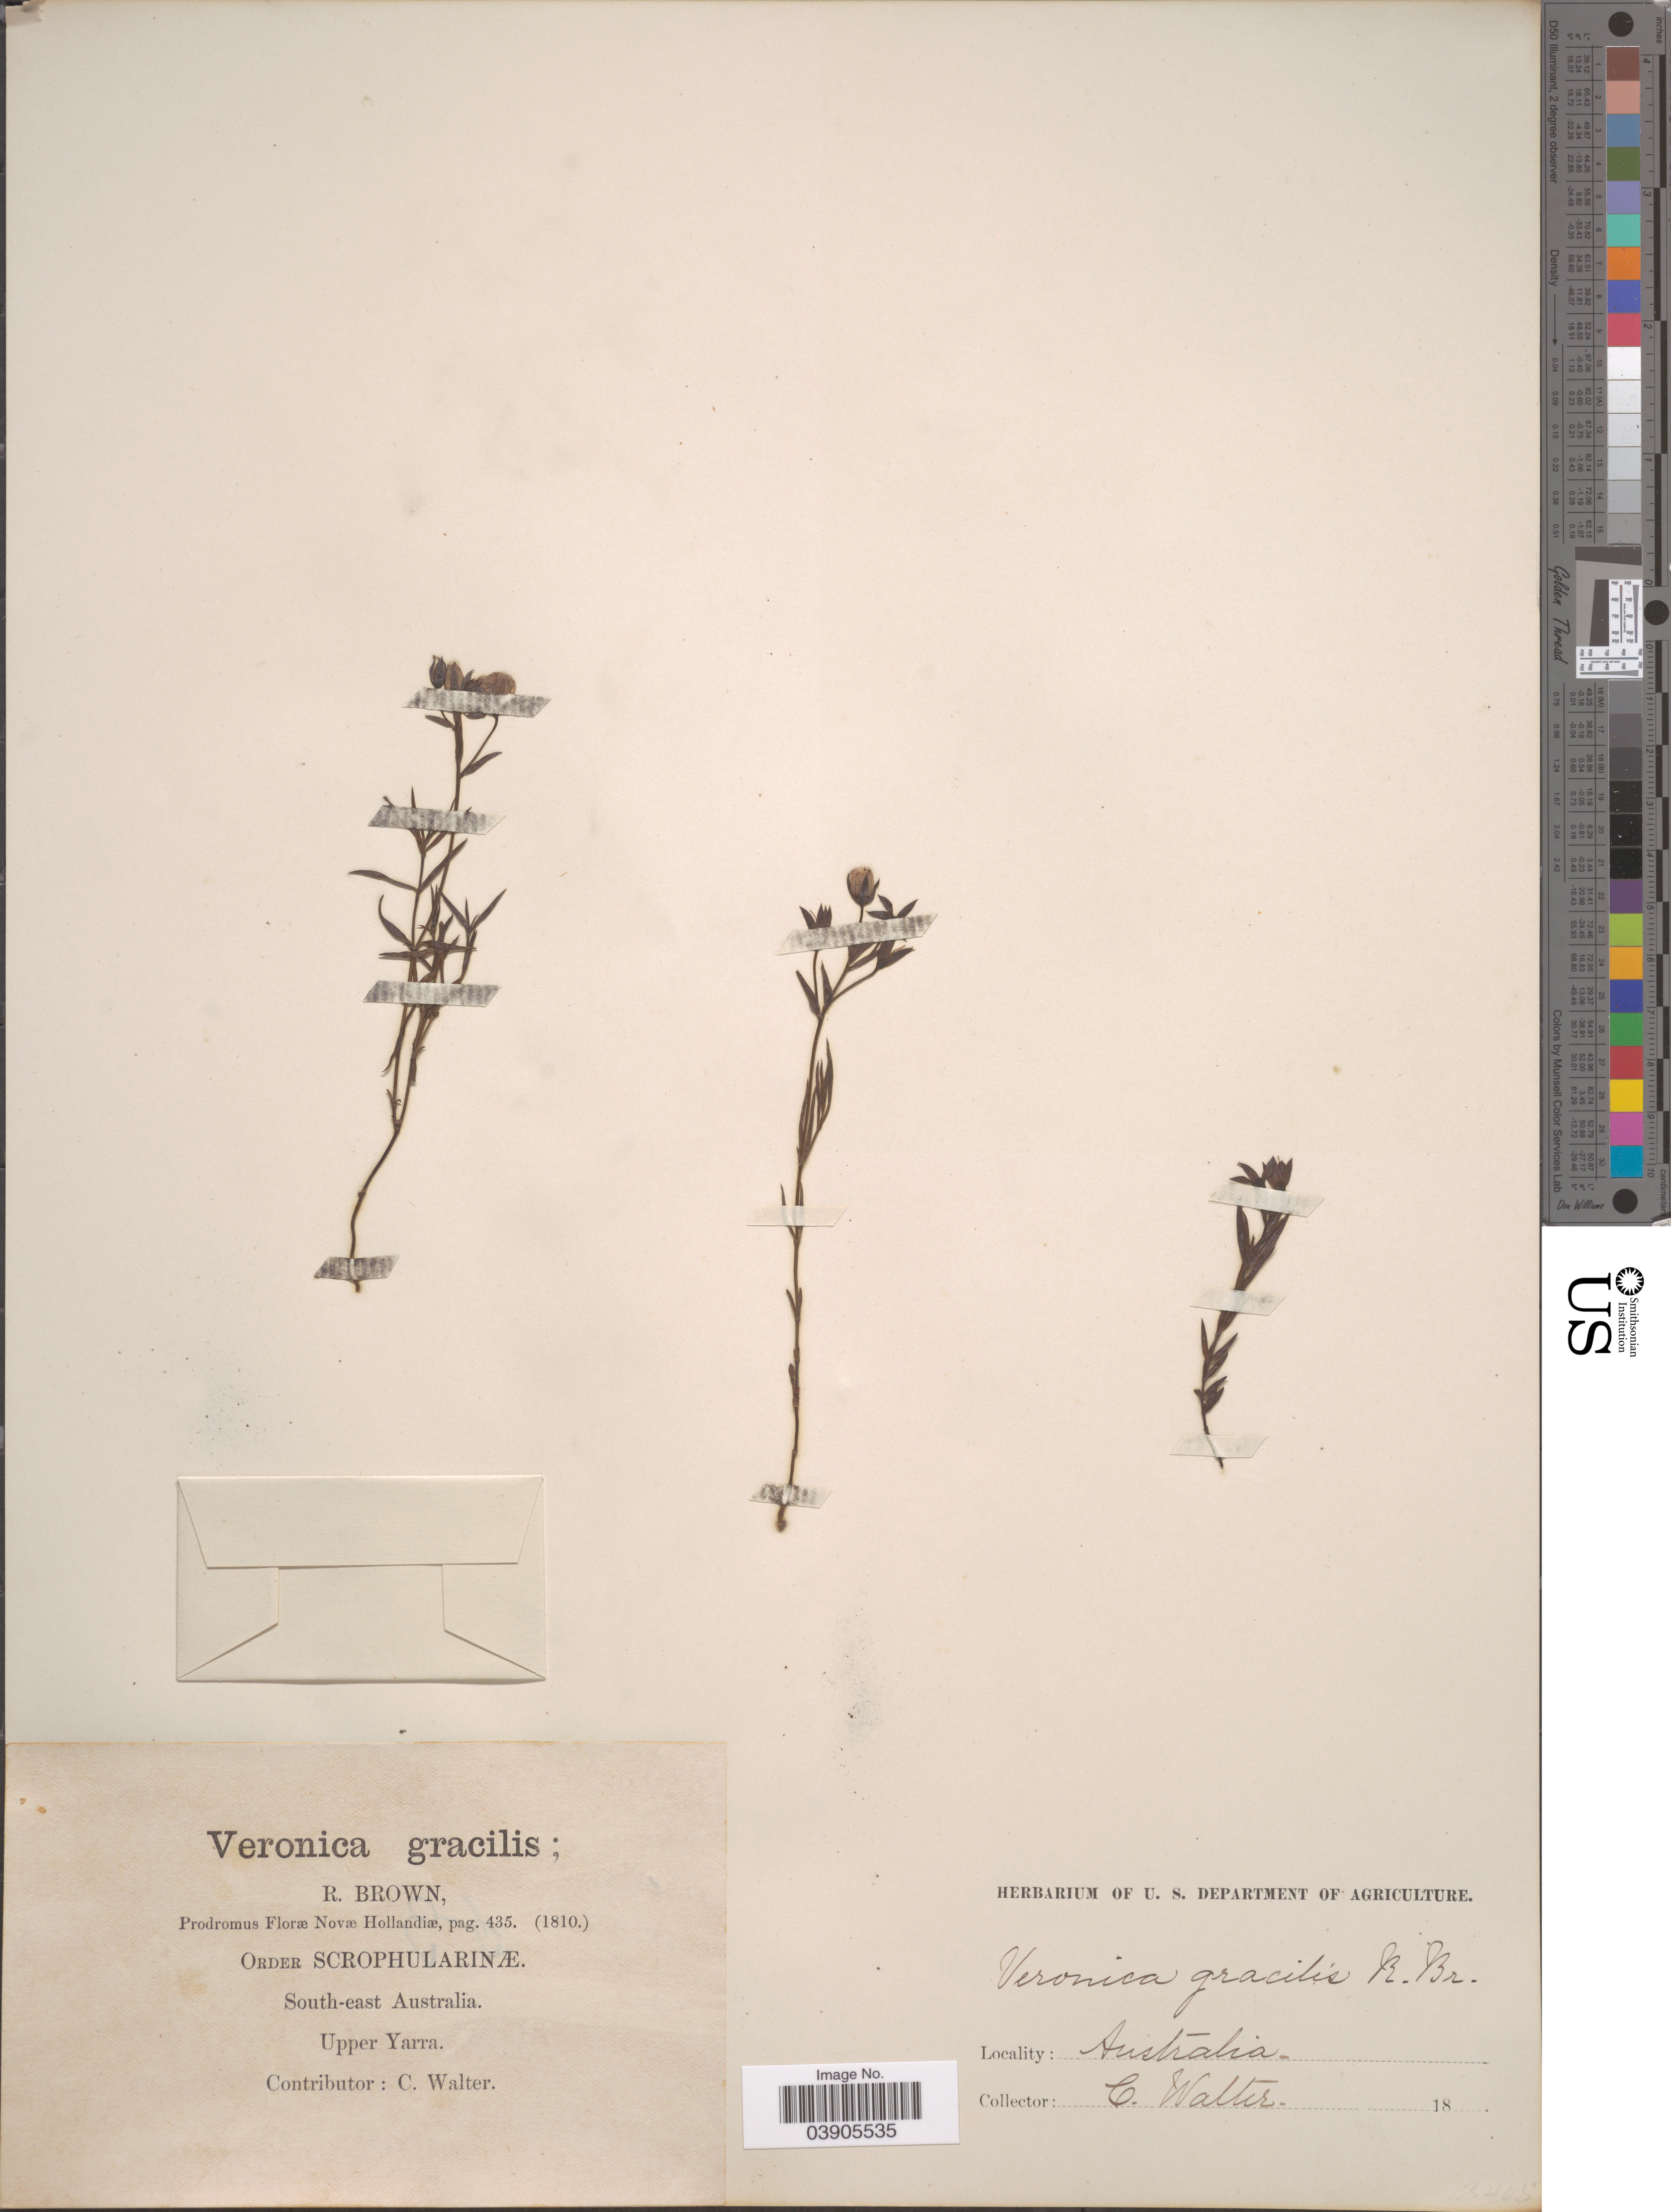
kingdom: Plantae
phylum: Tracheophyta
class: Magnoliopsida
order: Lamiales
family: Plantaginaceae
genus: Veronica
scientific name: Veronica gracilis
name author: R. Br.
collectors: C. Walter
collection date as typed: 18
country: Australia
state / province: Victoria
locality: South-east Australia. Upper Yarra.